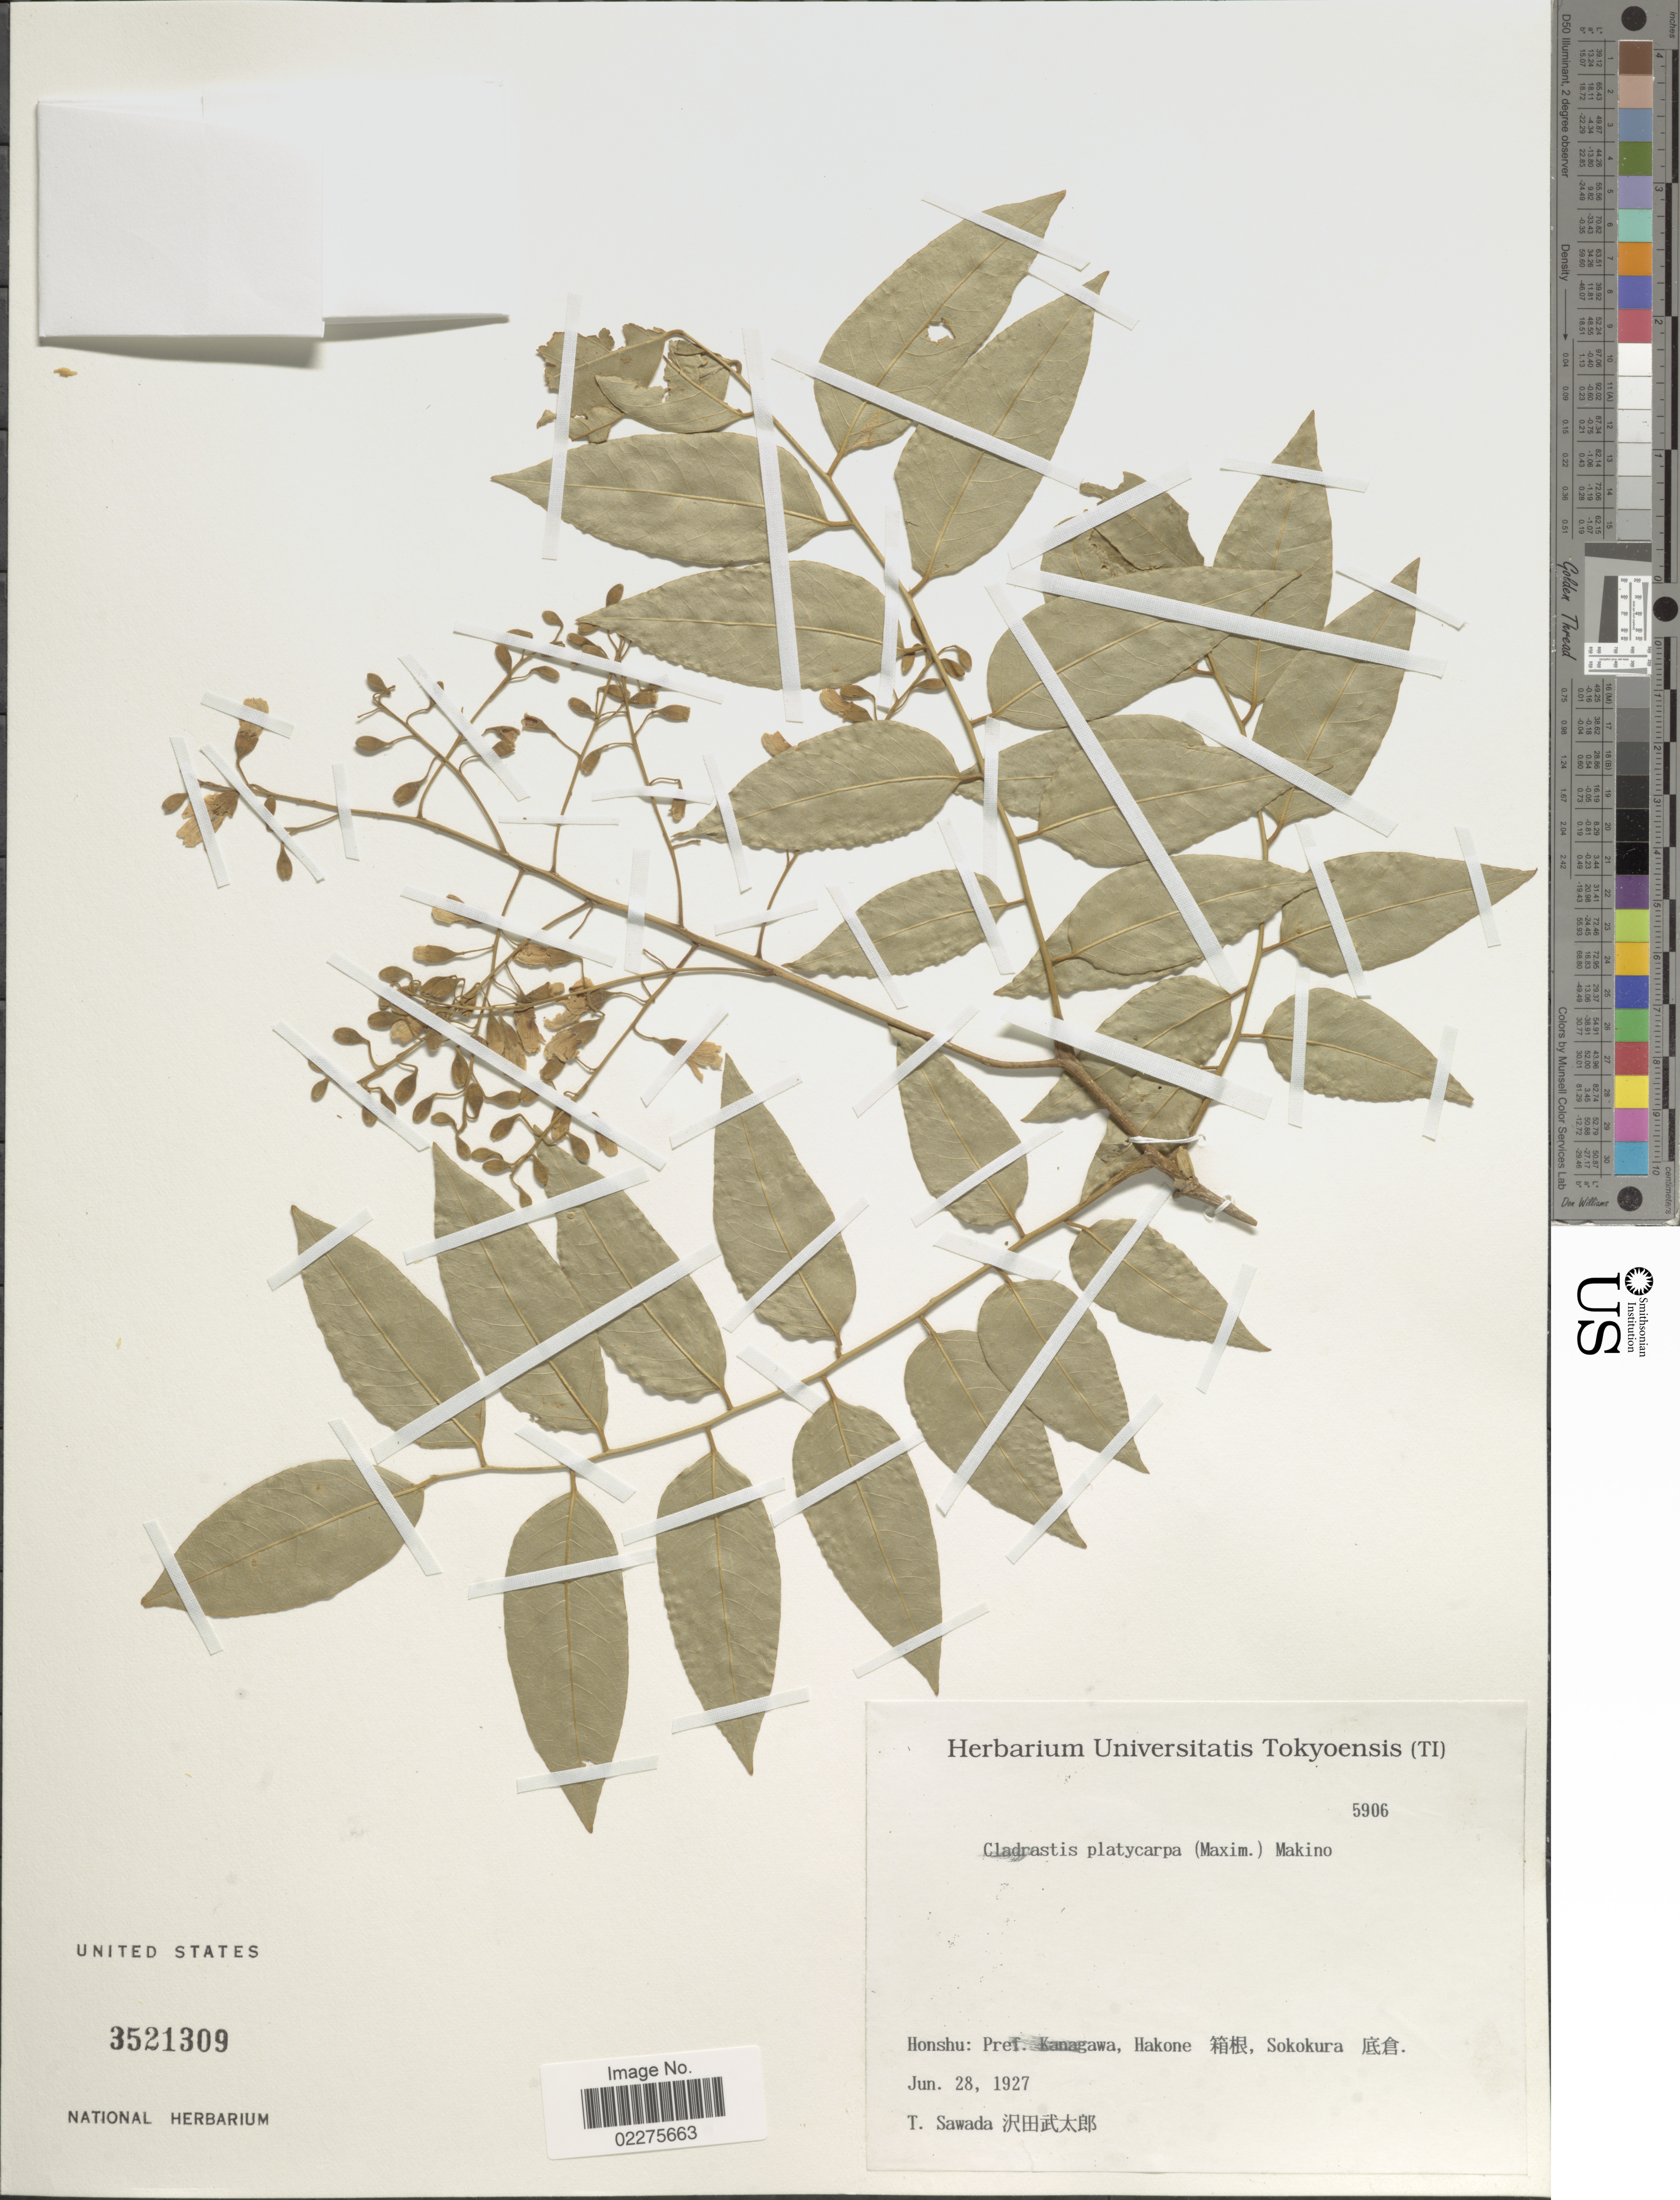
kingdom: Plantae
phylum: Tracheophyta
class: Magnoliopsida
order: Fabales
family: Fabaceae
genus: Cladrastis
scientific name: Cladrastis platycarpa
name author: (Maxim.) Makino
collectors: T. Sawada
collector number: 5906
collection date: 1927-06-28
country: Japan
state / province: Kanagawa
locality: Honshu: Hakone, Sokokura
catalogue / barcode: US 3521309